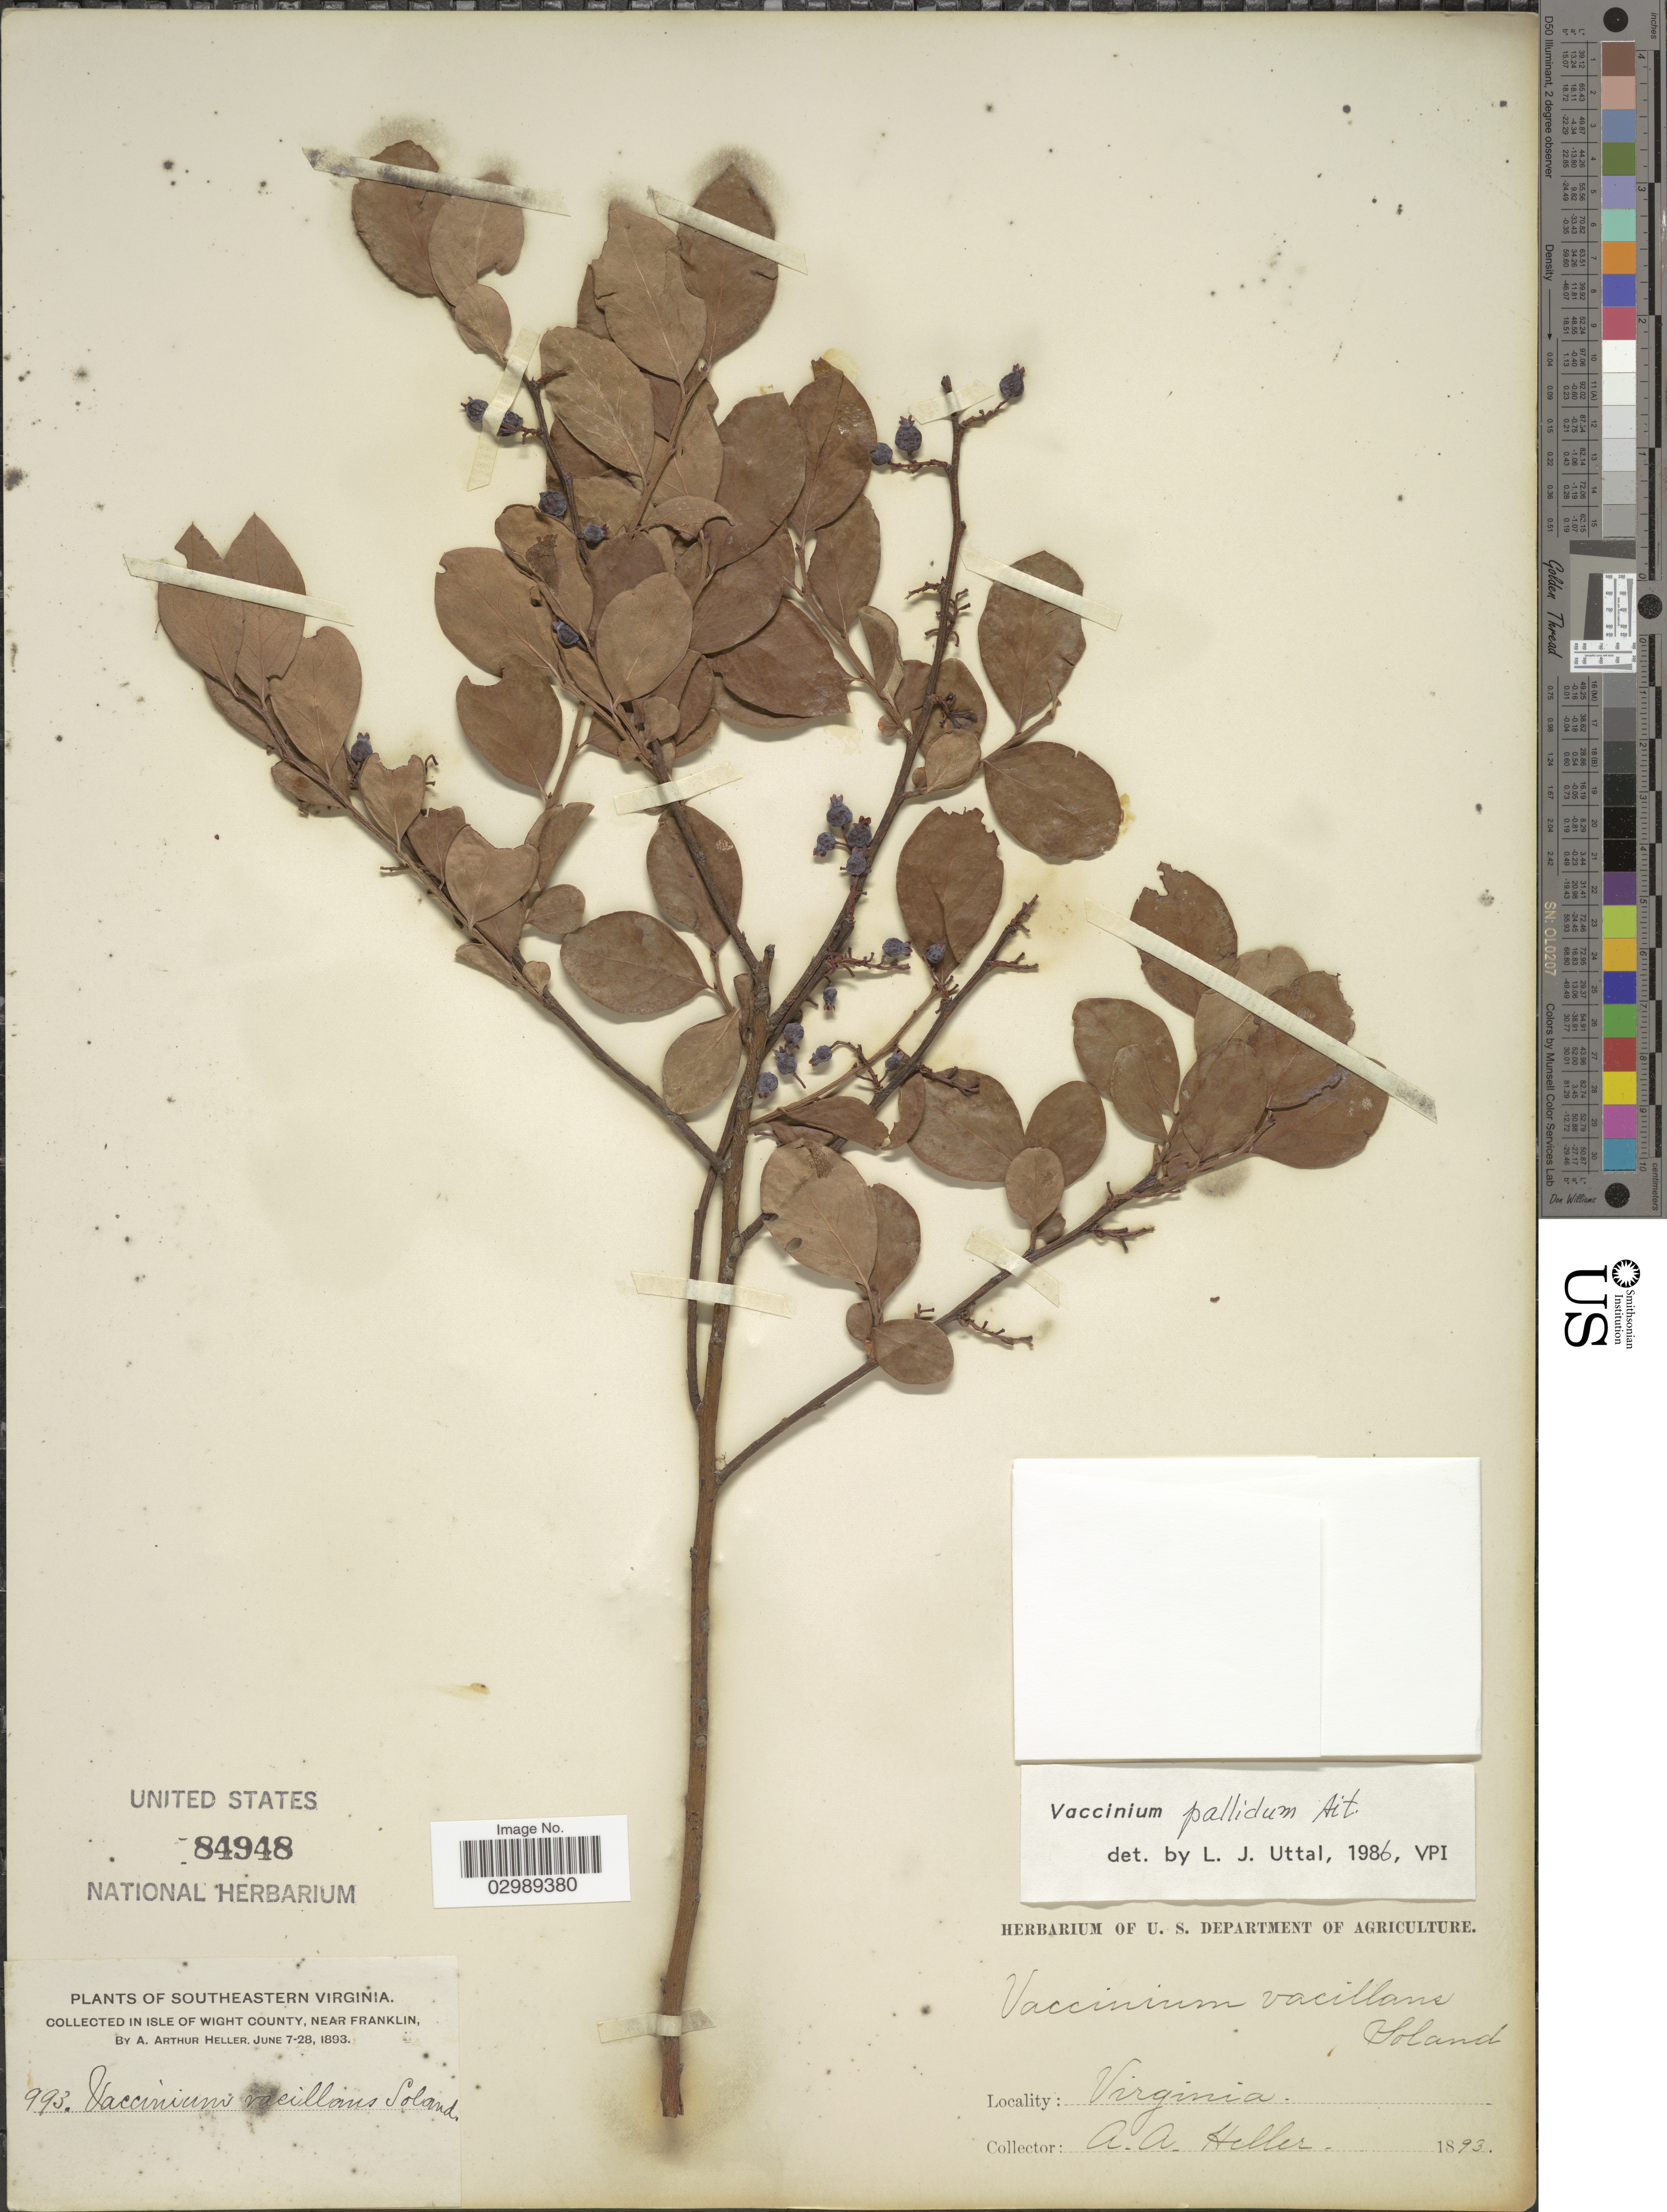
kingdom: Plantae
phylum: Tracheophyta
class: Magnoliopsida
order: Ericales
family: Ericaceae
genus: Vaccinium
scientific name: Vaccinium pallidum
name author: Aiton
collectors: A. A. Heller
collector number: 993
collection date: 1893-06-07/1893-06-28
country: United States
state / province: Virginia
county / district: Isle of Wight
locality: Southeastern Virginia, in Isle of Wight County, near Franklin.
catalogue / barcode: US 84948